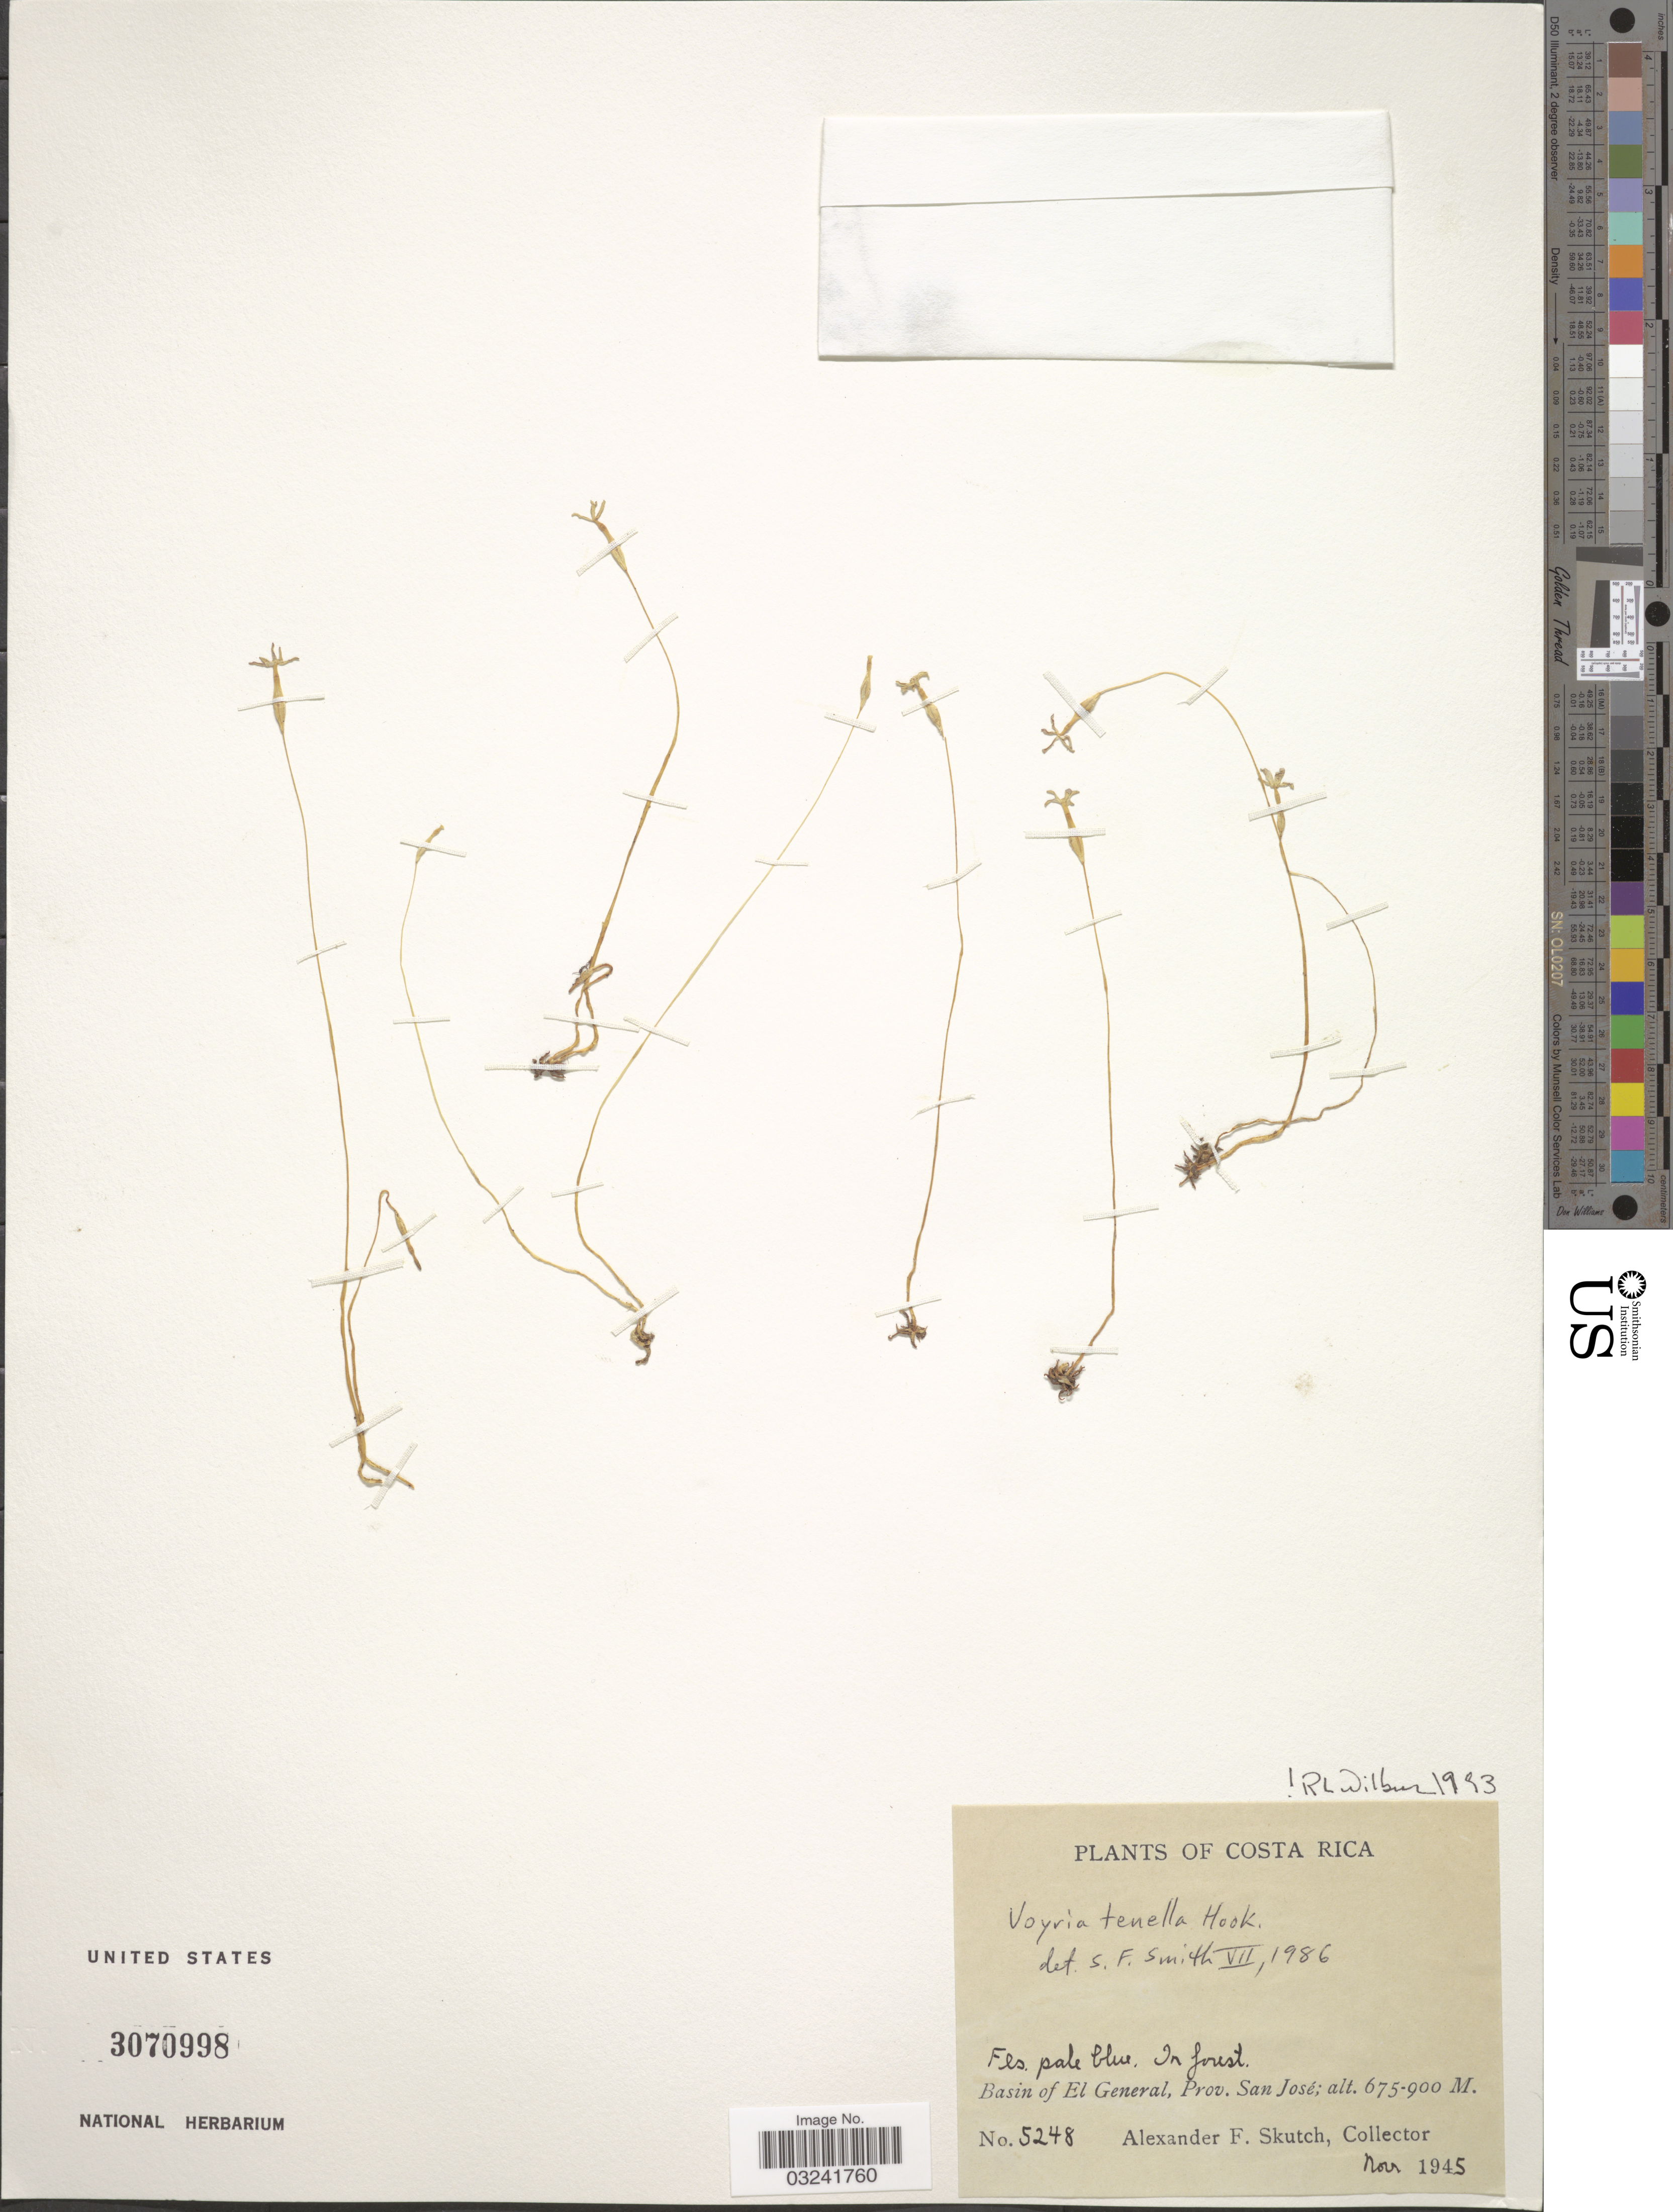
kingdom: Plantae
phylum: Tracheophyta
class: Magnoliopsida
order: Gentianales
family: Gentianaceae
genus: Voyria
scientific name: Voyria tenella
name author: Guilding ex Hook.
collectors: A. F. Skutch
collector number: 5248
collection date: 1945-11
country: Costa Rica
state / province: San José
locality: Basin of El General.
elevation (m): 675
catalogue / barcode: US 3070998